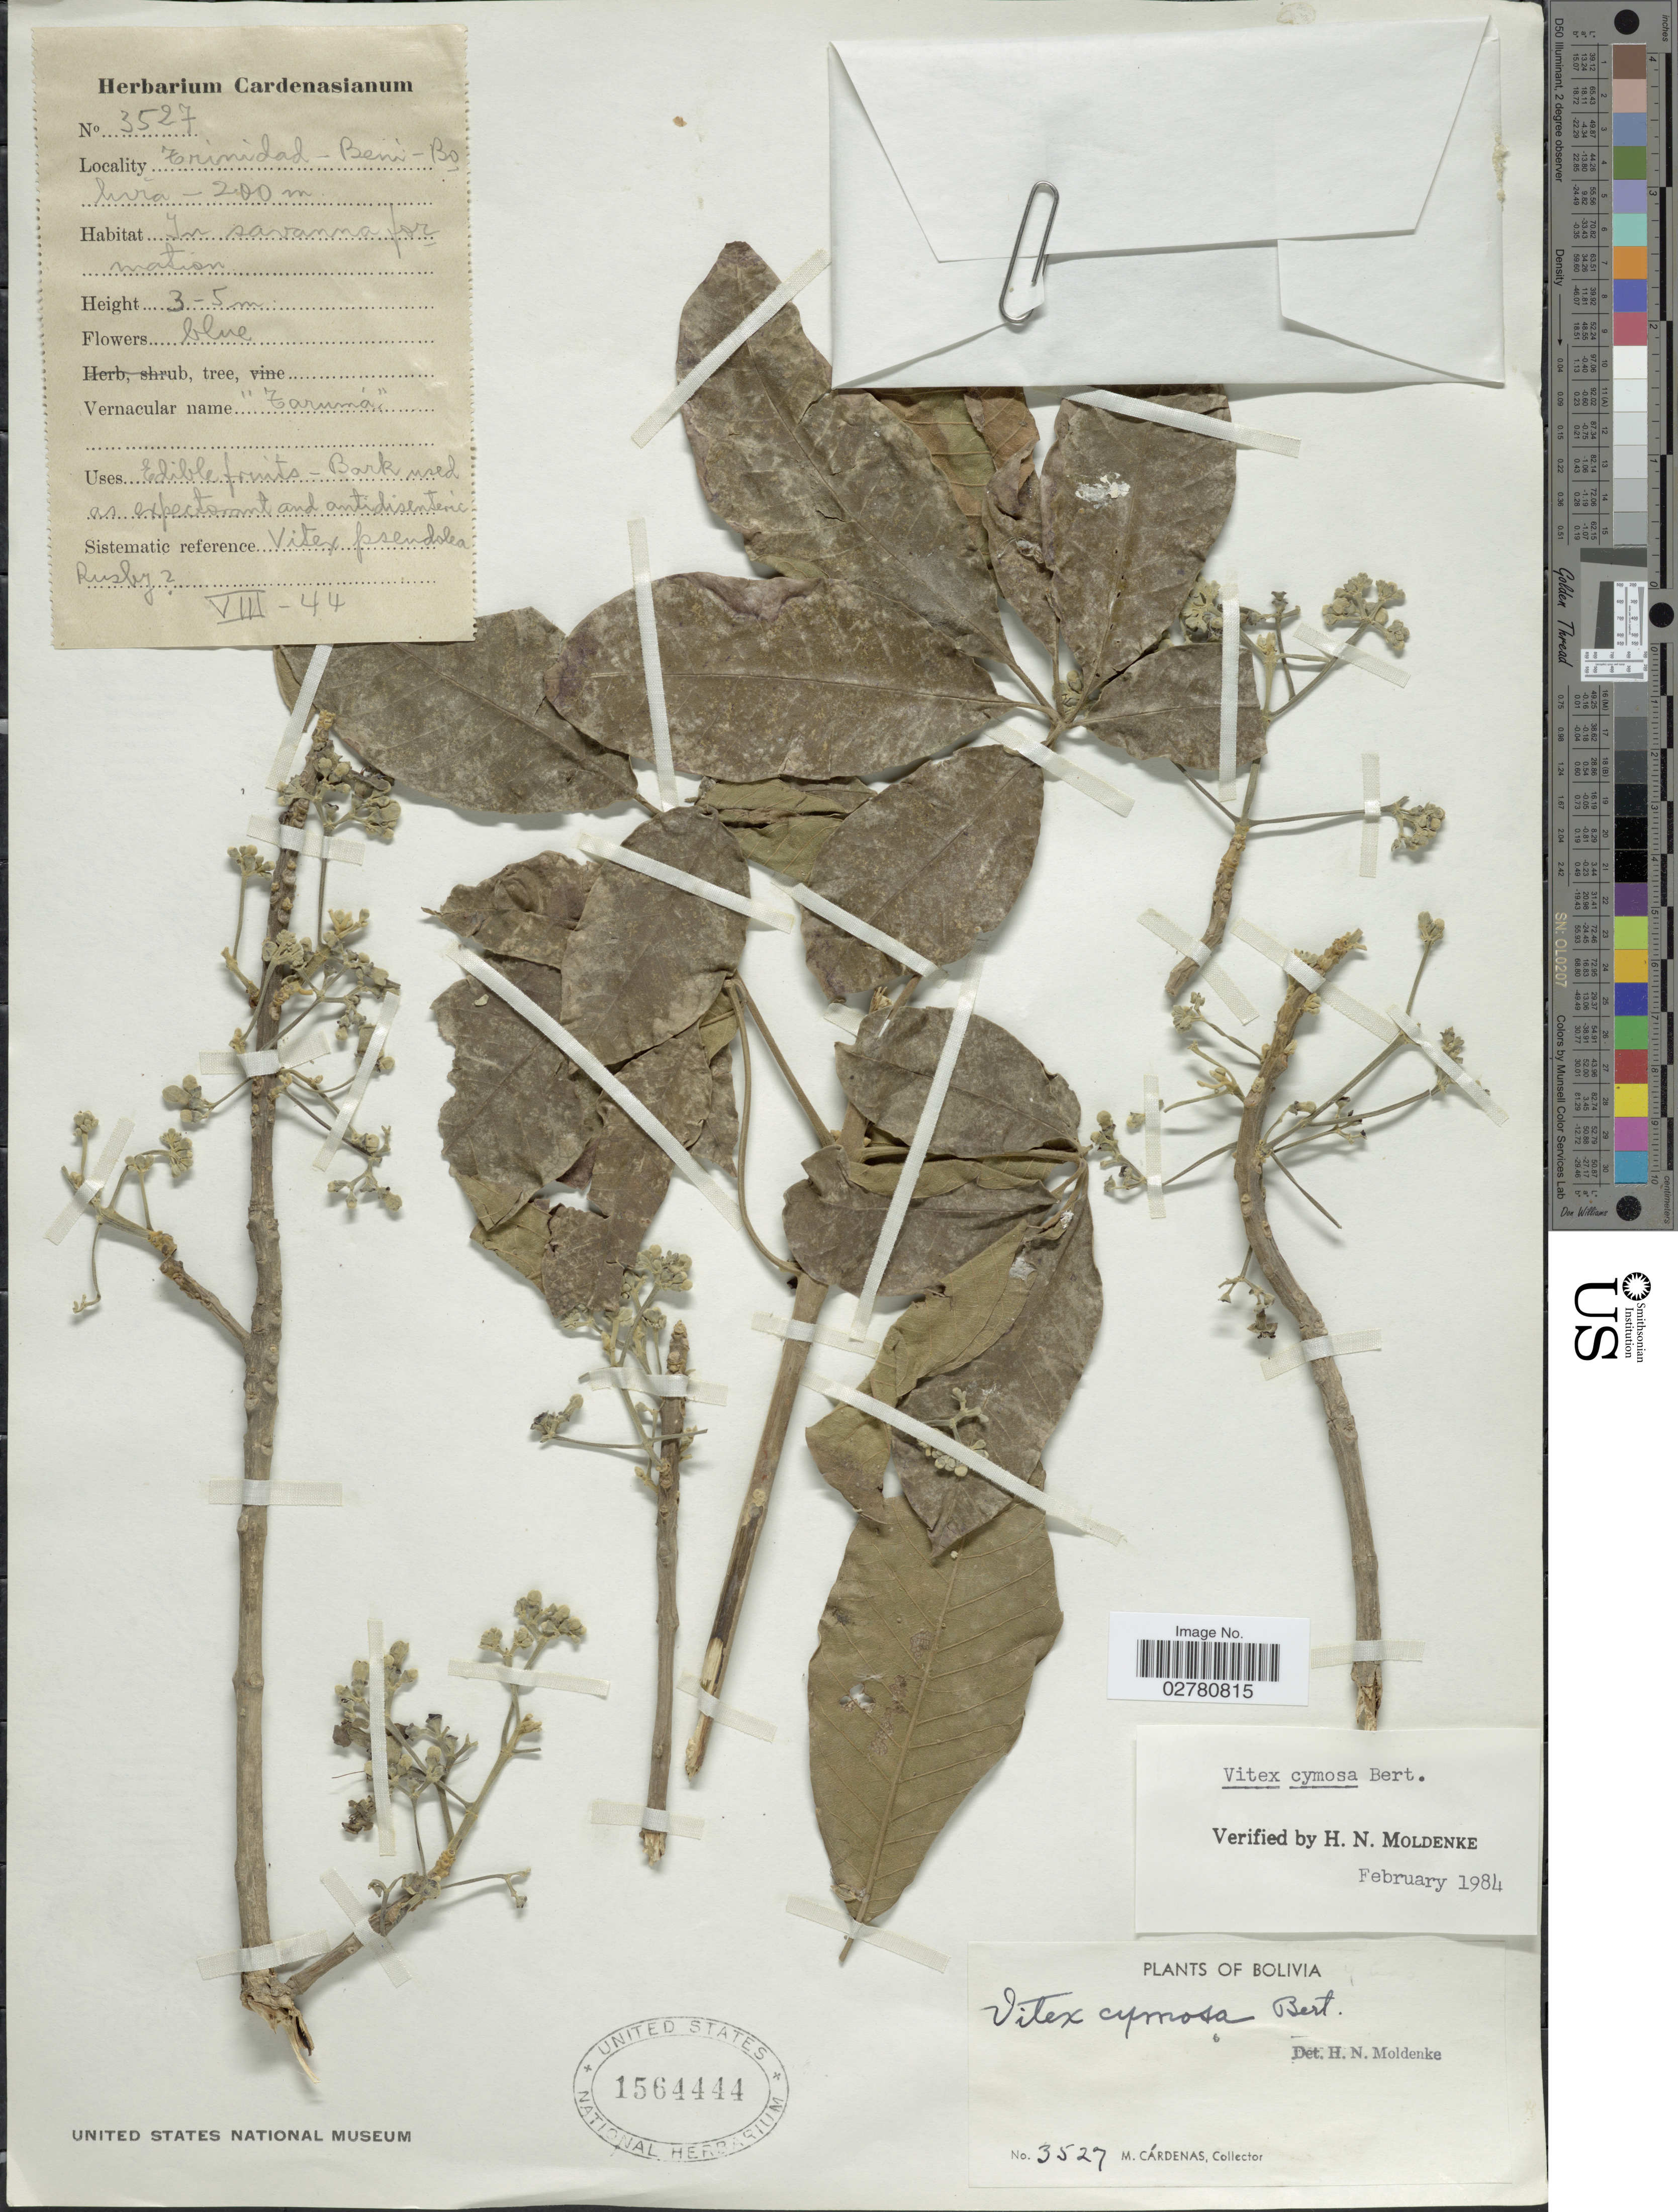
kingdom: Plantae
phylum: Tracheophyta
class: Magnoliopsida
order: Lamiales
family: Lamiaceae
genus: Vitex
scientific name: Vitex cymosa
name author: Bertero ex Spreng.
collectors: M. Cárdenas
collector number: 3527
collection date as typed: Transcribed d/m/y: /8/44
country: Bolivia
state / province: Beni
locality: Trinidad.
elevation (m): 200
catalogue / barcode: US 1564444